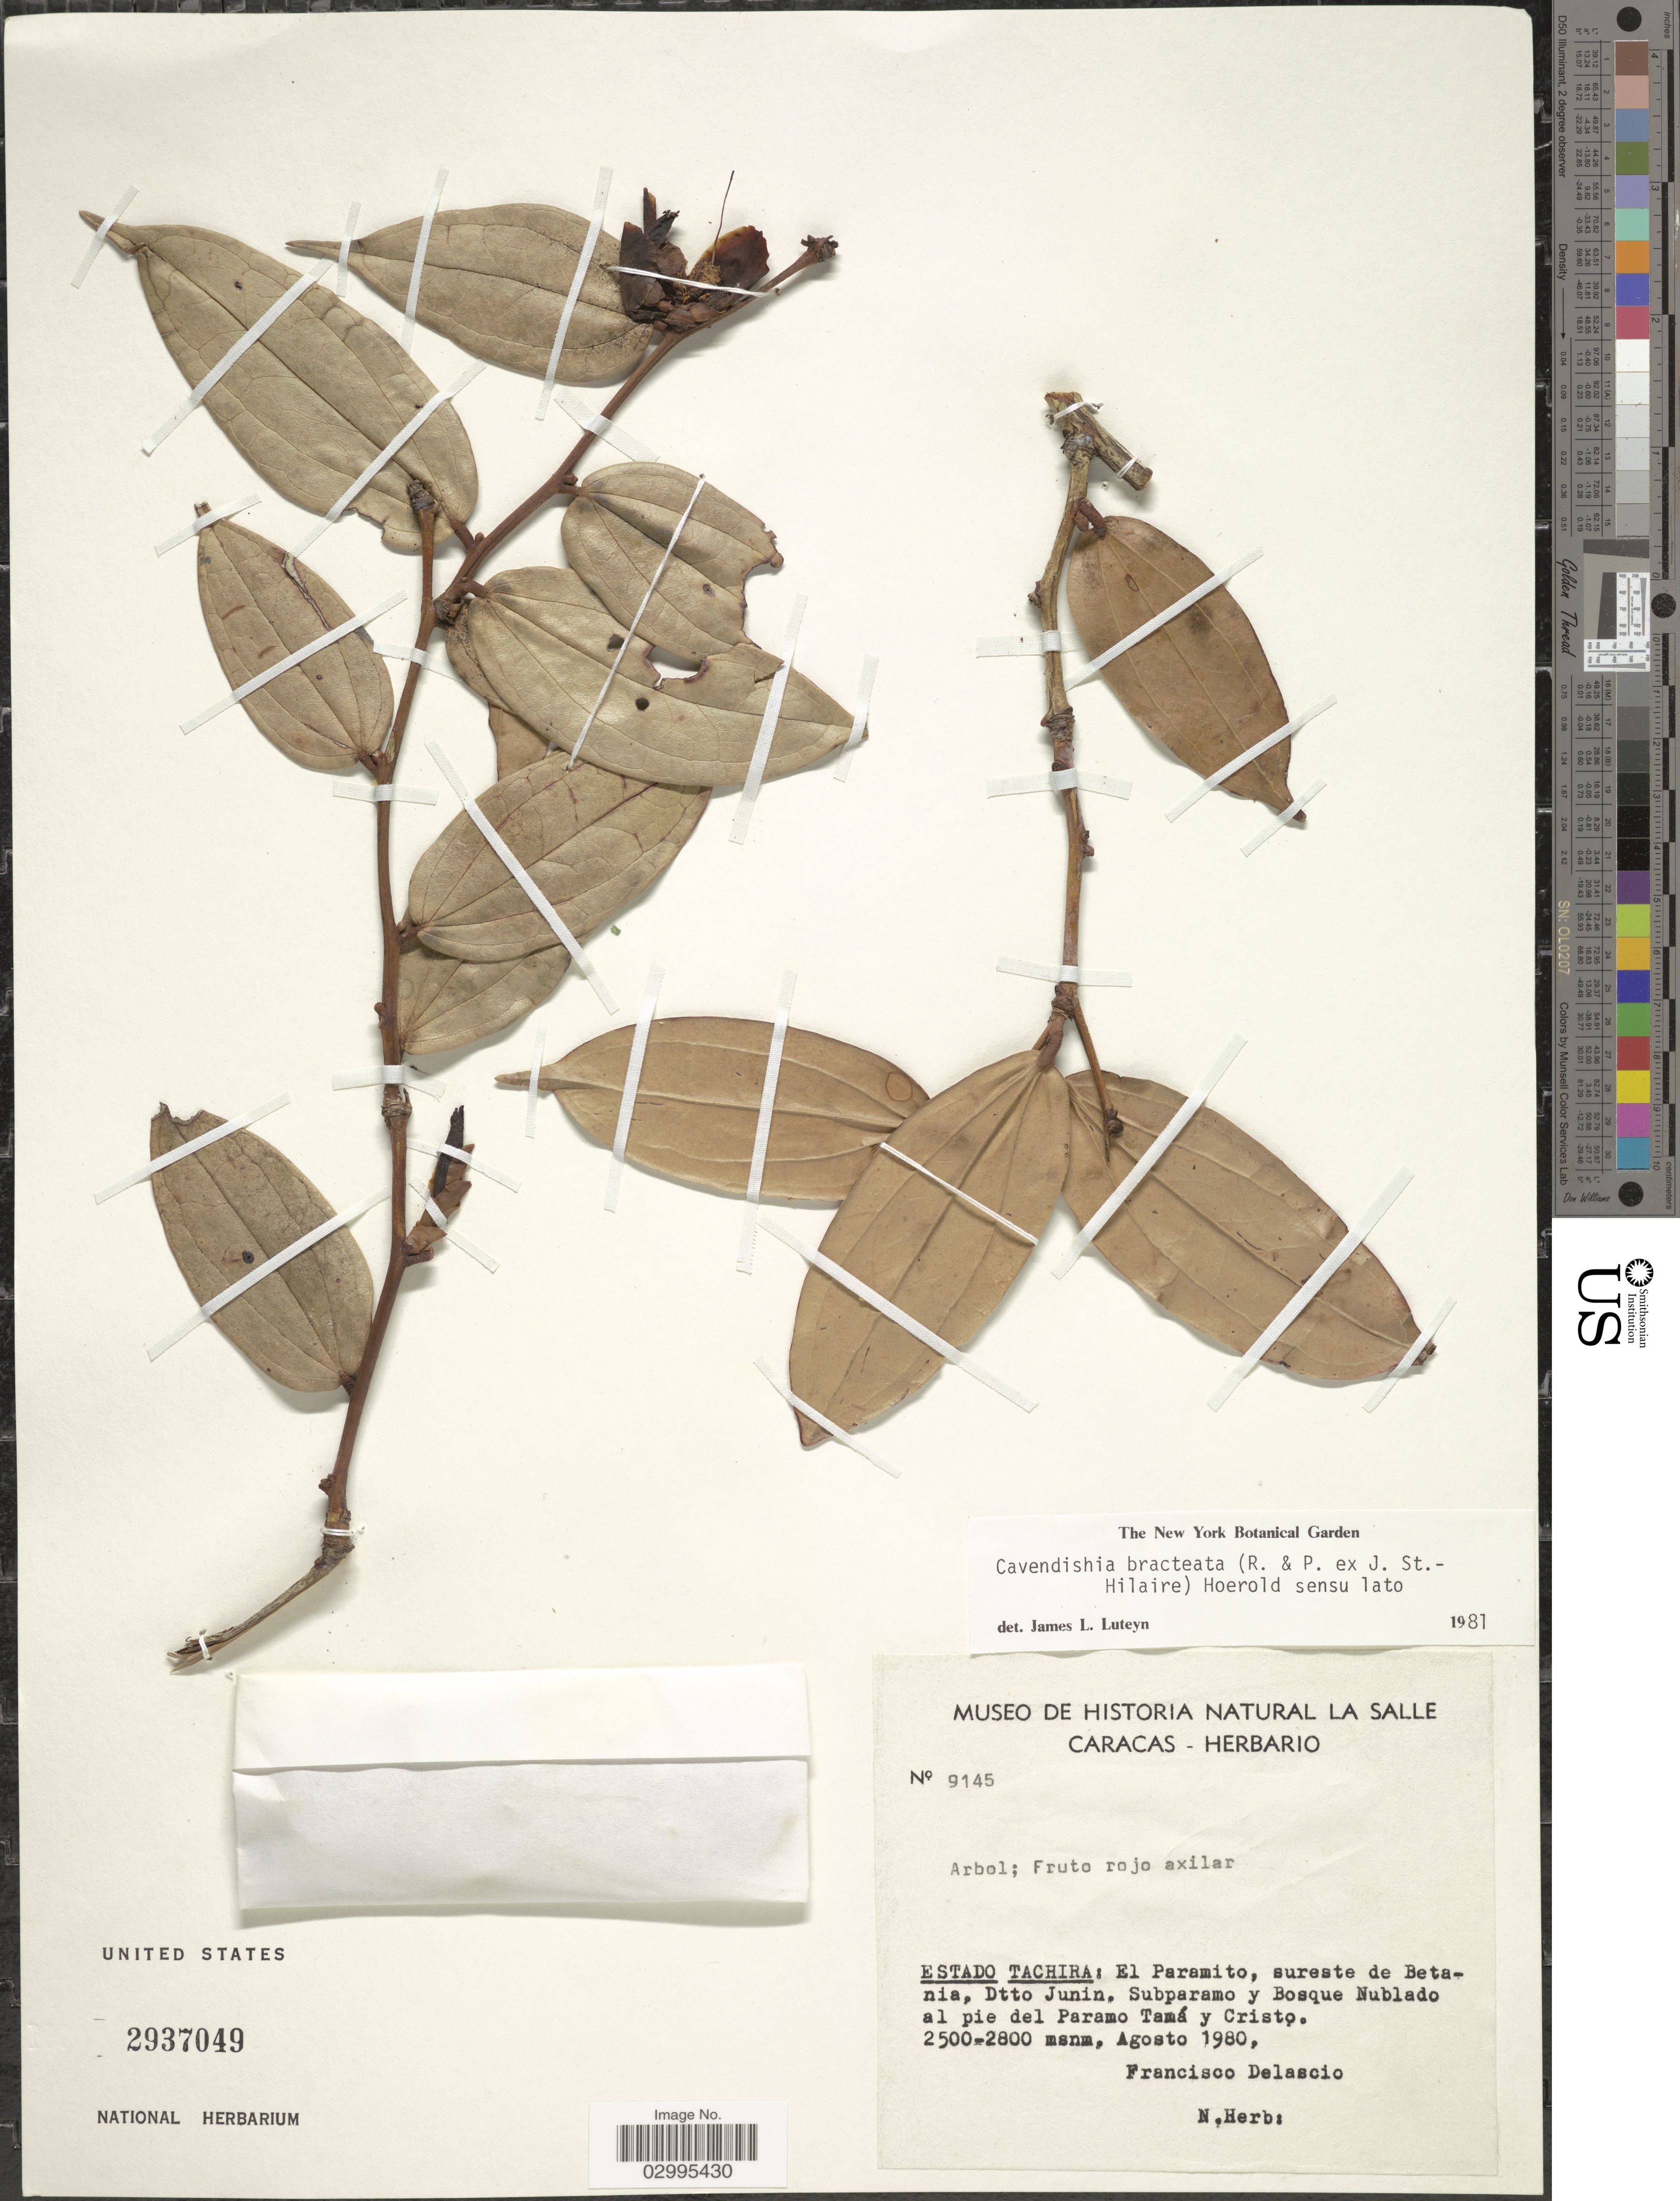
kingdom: Plantae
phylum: Tracheophyta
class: Magnoliopsida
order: Ericales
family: Ericaceae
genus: Cavendishia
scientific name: Cavendishia bracteata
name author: (Ruiz & Pav. ex J. St.-Hil.) Hoerold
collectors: F. Delascio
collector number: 9145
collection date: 1980-08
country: Venezuela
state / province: Tachira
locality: El Paramito, sureste de Betania, Dtto Junin, Subparamo y Bosque Nublado al pie del Paramo Tamá y Cristo.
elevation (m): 2500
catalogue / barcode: US 2937049